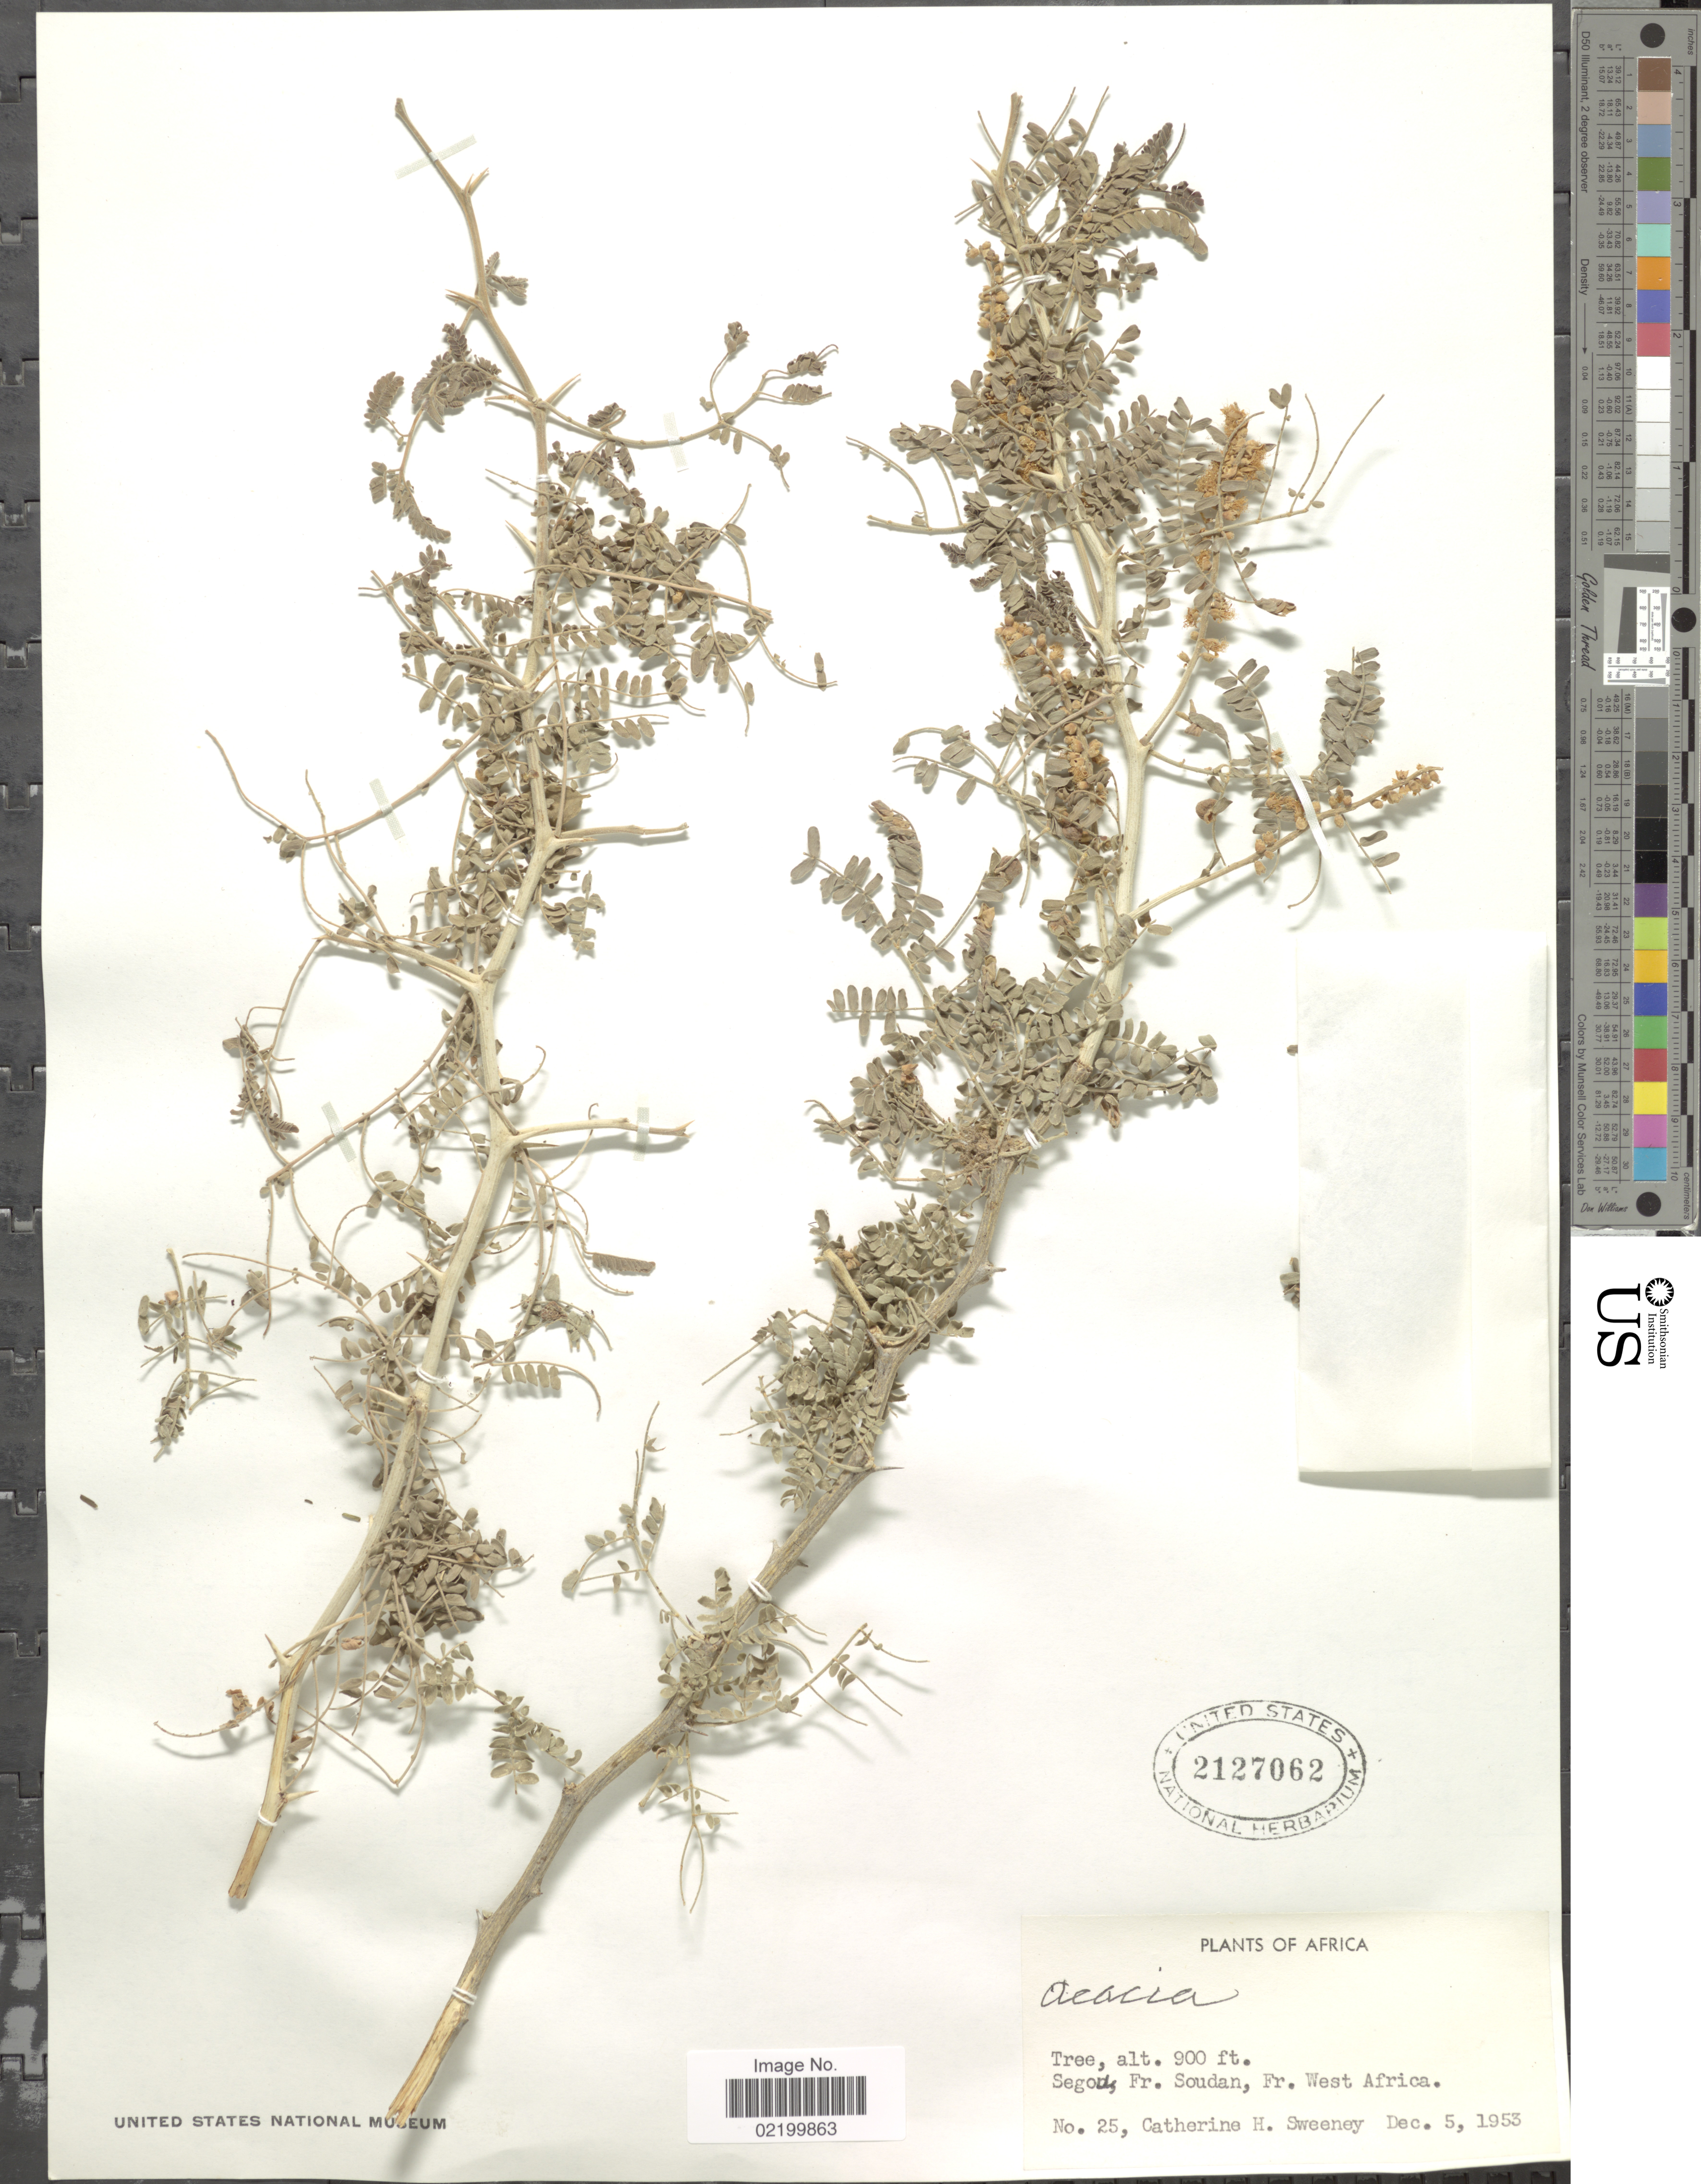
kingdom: Plantae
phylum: Tracheophyta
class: Magnoliopsida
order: Fabales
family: Fabaceae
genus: Vachellia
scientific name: Vachellia sp.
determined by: Strong, M. T., (US), Smithsonian Institution - National Museum of Natural History (UNITED STATES)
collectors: C. Sweeney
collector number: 25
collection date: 1953-12-05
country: Mali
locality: Segou, Fr. Soudan, Fr. West Africa.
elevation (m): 274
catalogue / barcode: US 2127062